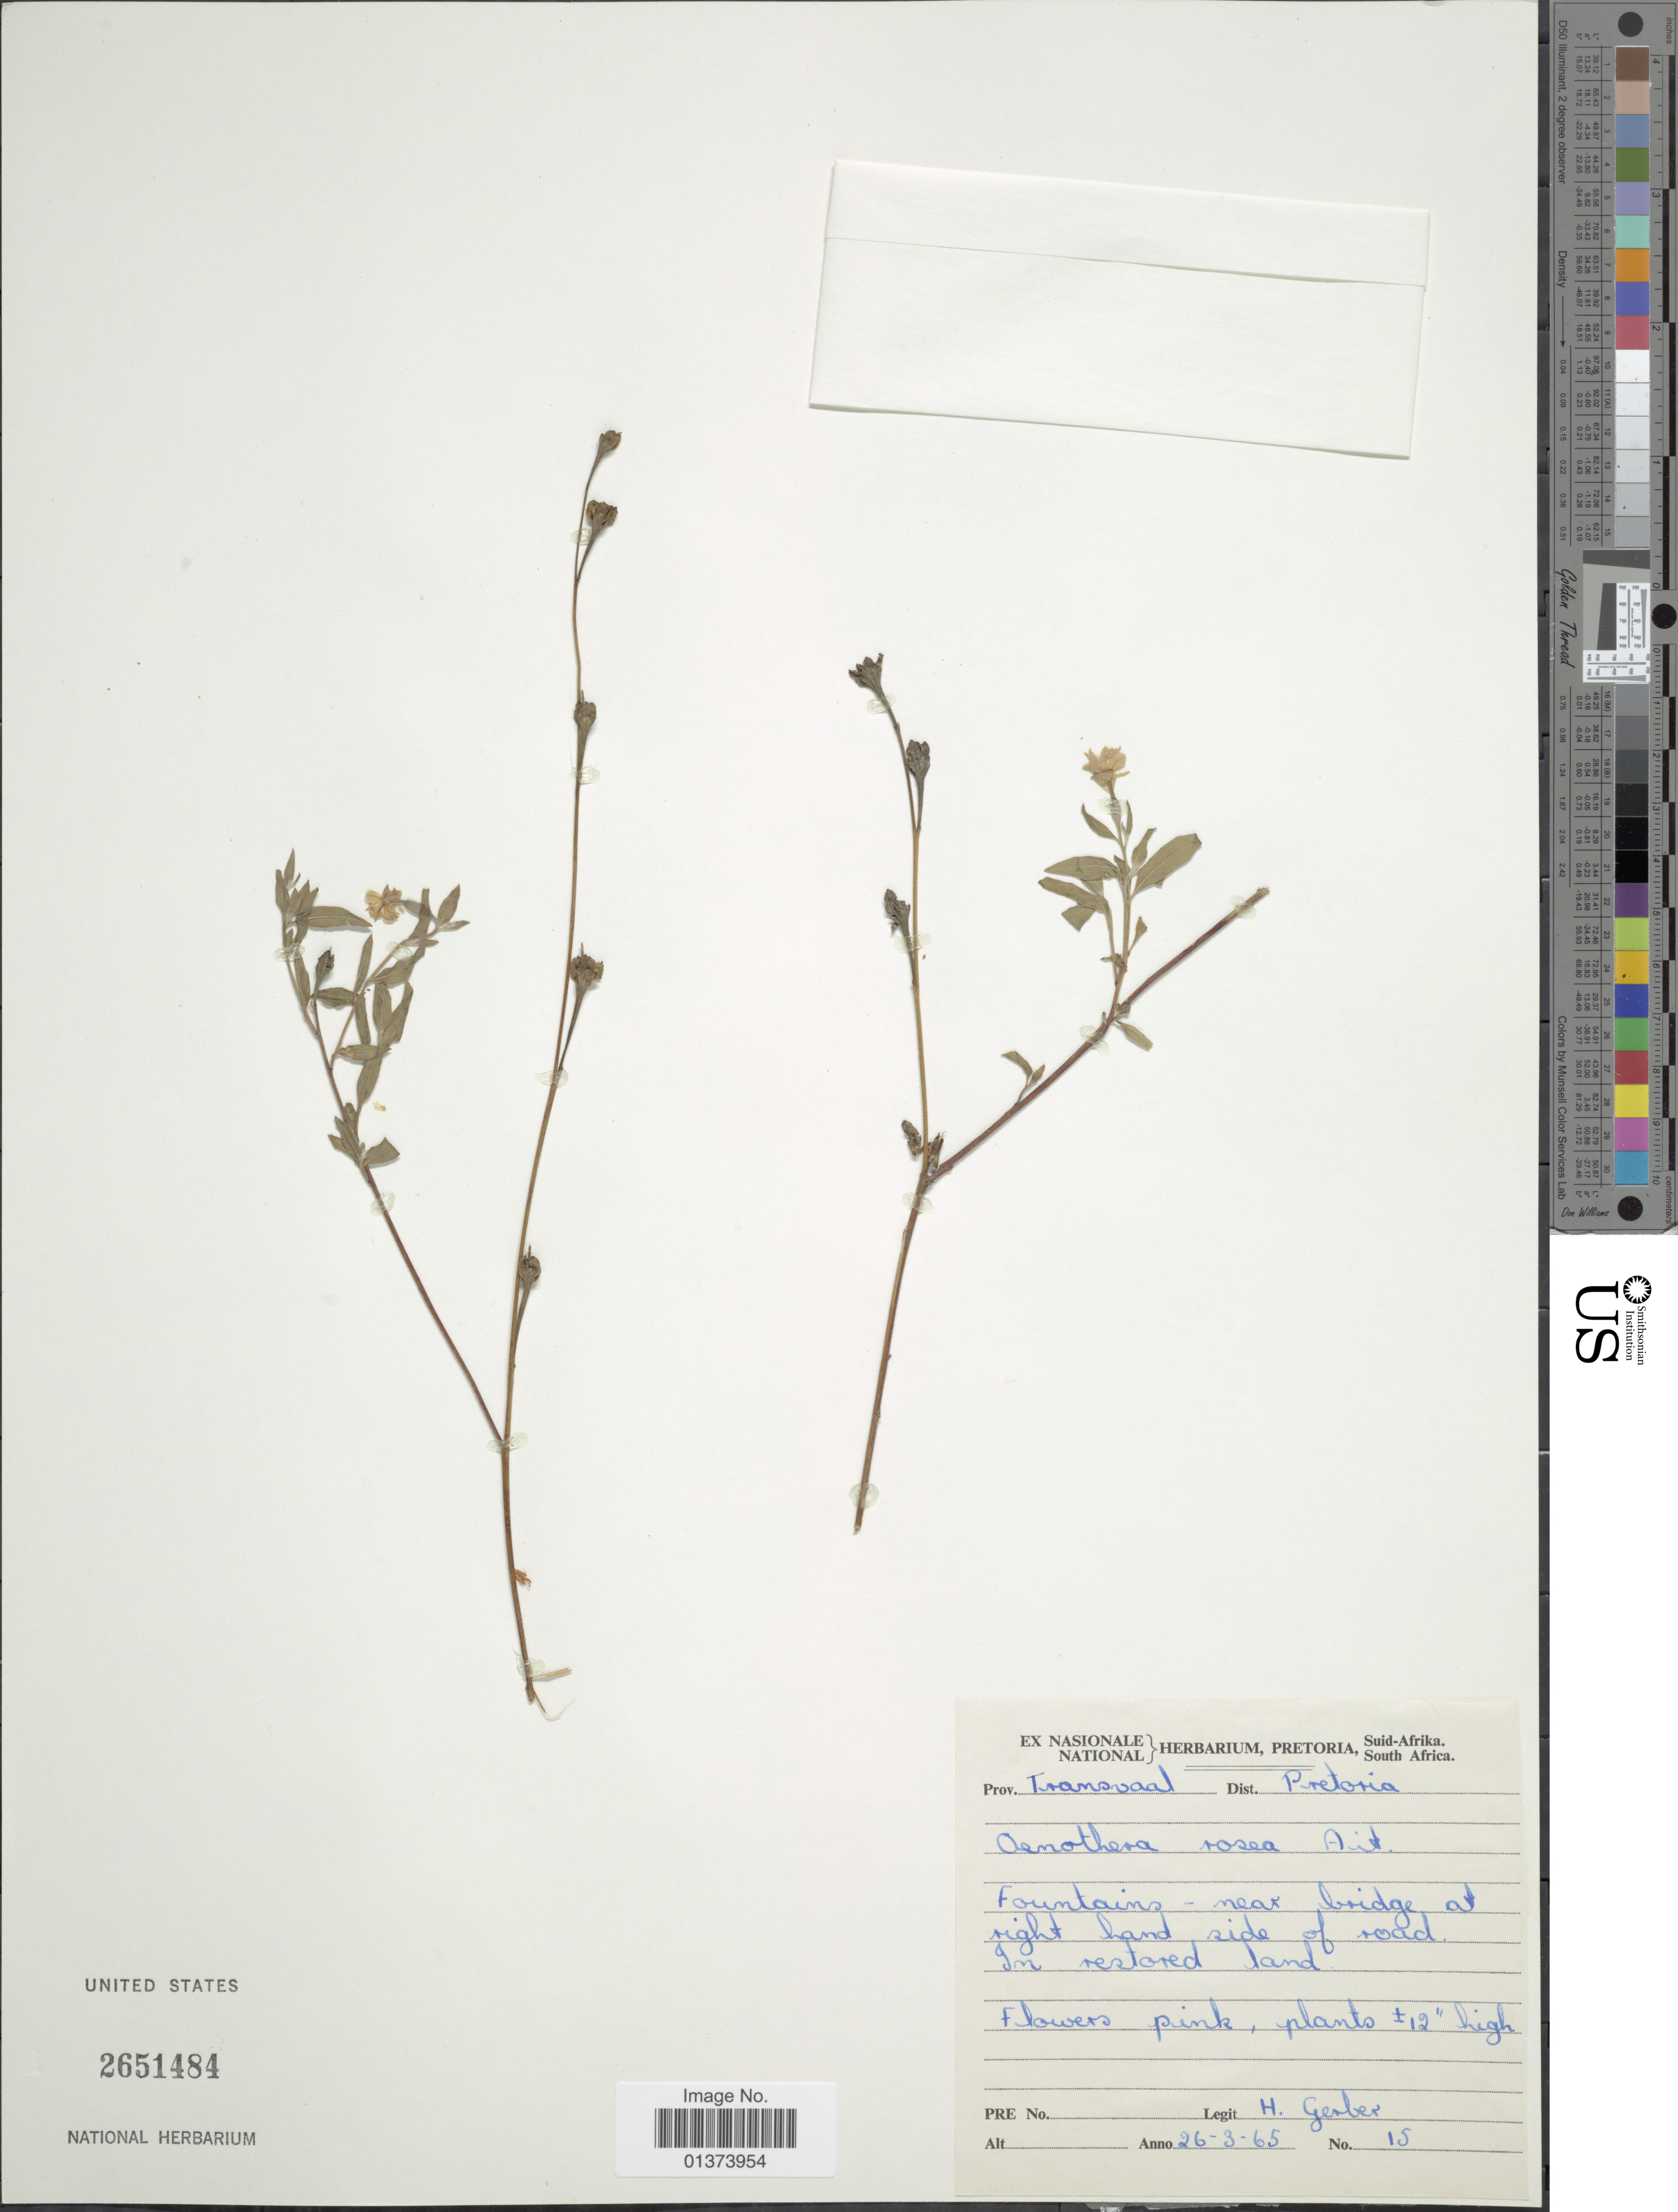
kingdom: Plantae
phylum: Tracheophyta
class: Magnoliopsida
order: Myrtales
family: Onagraceae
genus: Oenothera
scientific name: Oenothera rosea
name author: L'Hér. ex Aiton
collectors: H. Gerber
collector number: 15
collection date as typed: Transcribed d/m/y: 26/3/65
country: South Africa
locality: Prov. Transvaal, Dist. Pretoria, Fountains - near bridge at right hand side of road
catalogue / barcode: US 2651484